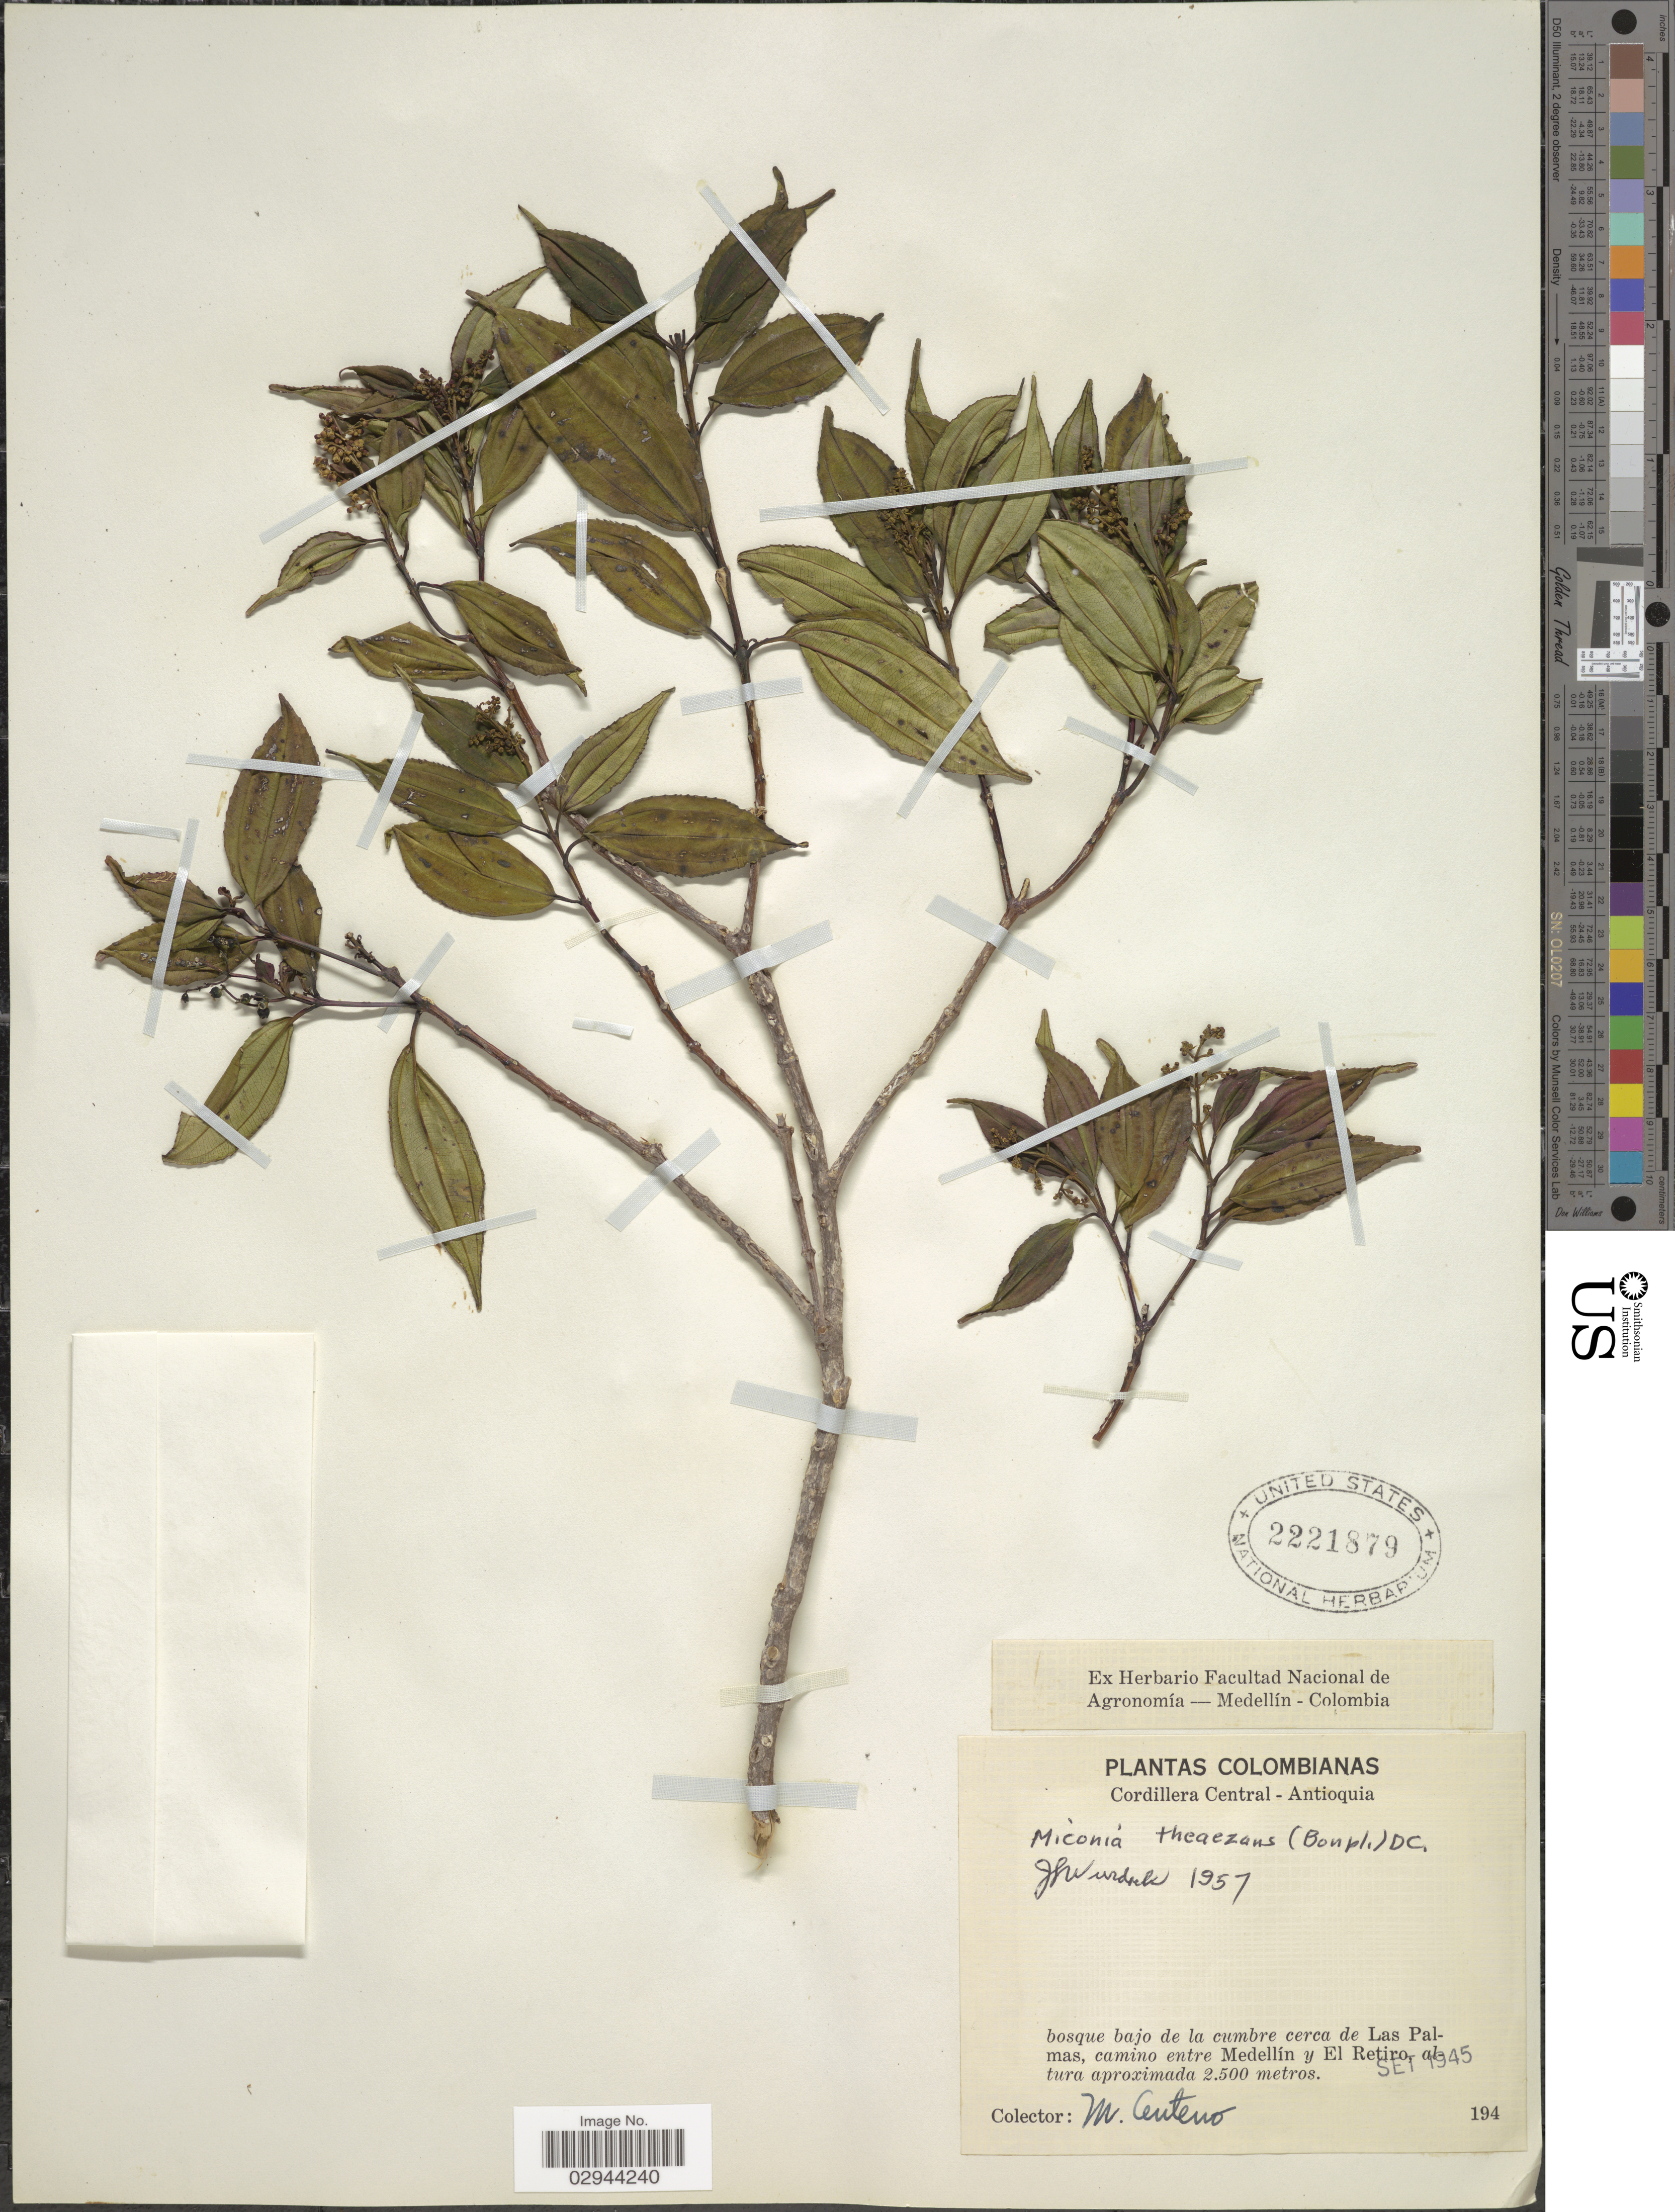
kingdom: Plantae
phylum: Tracheophyta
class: Magnoliopsida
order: Myrtales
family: Melastomataceae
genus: Miconia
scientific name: Miconia theizans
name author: (Bonpl.) Cogn.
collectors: M. Centeno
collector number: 194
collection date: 1945-09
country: Colombia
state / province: Antioquia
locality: Cordillera Central, bosque bajo de la cumbre cerca de Las Palmas, camino entre Medellín y El Retiro.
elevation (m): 2500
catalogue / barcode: US 2221879